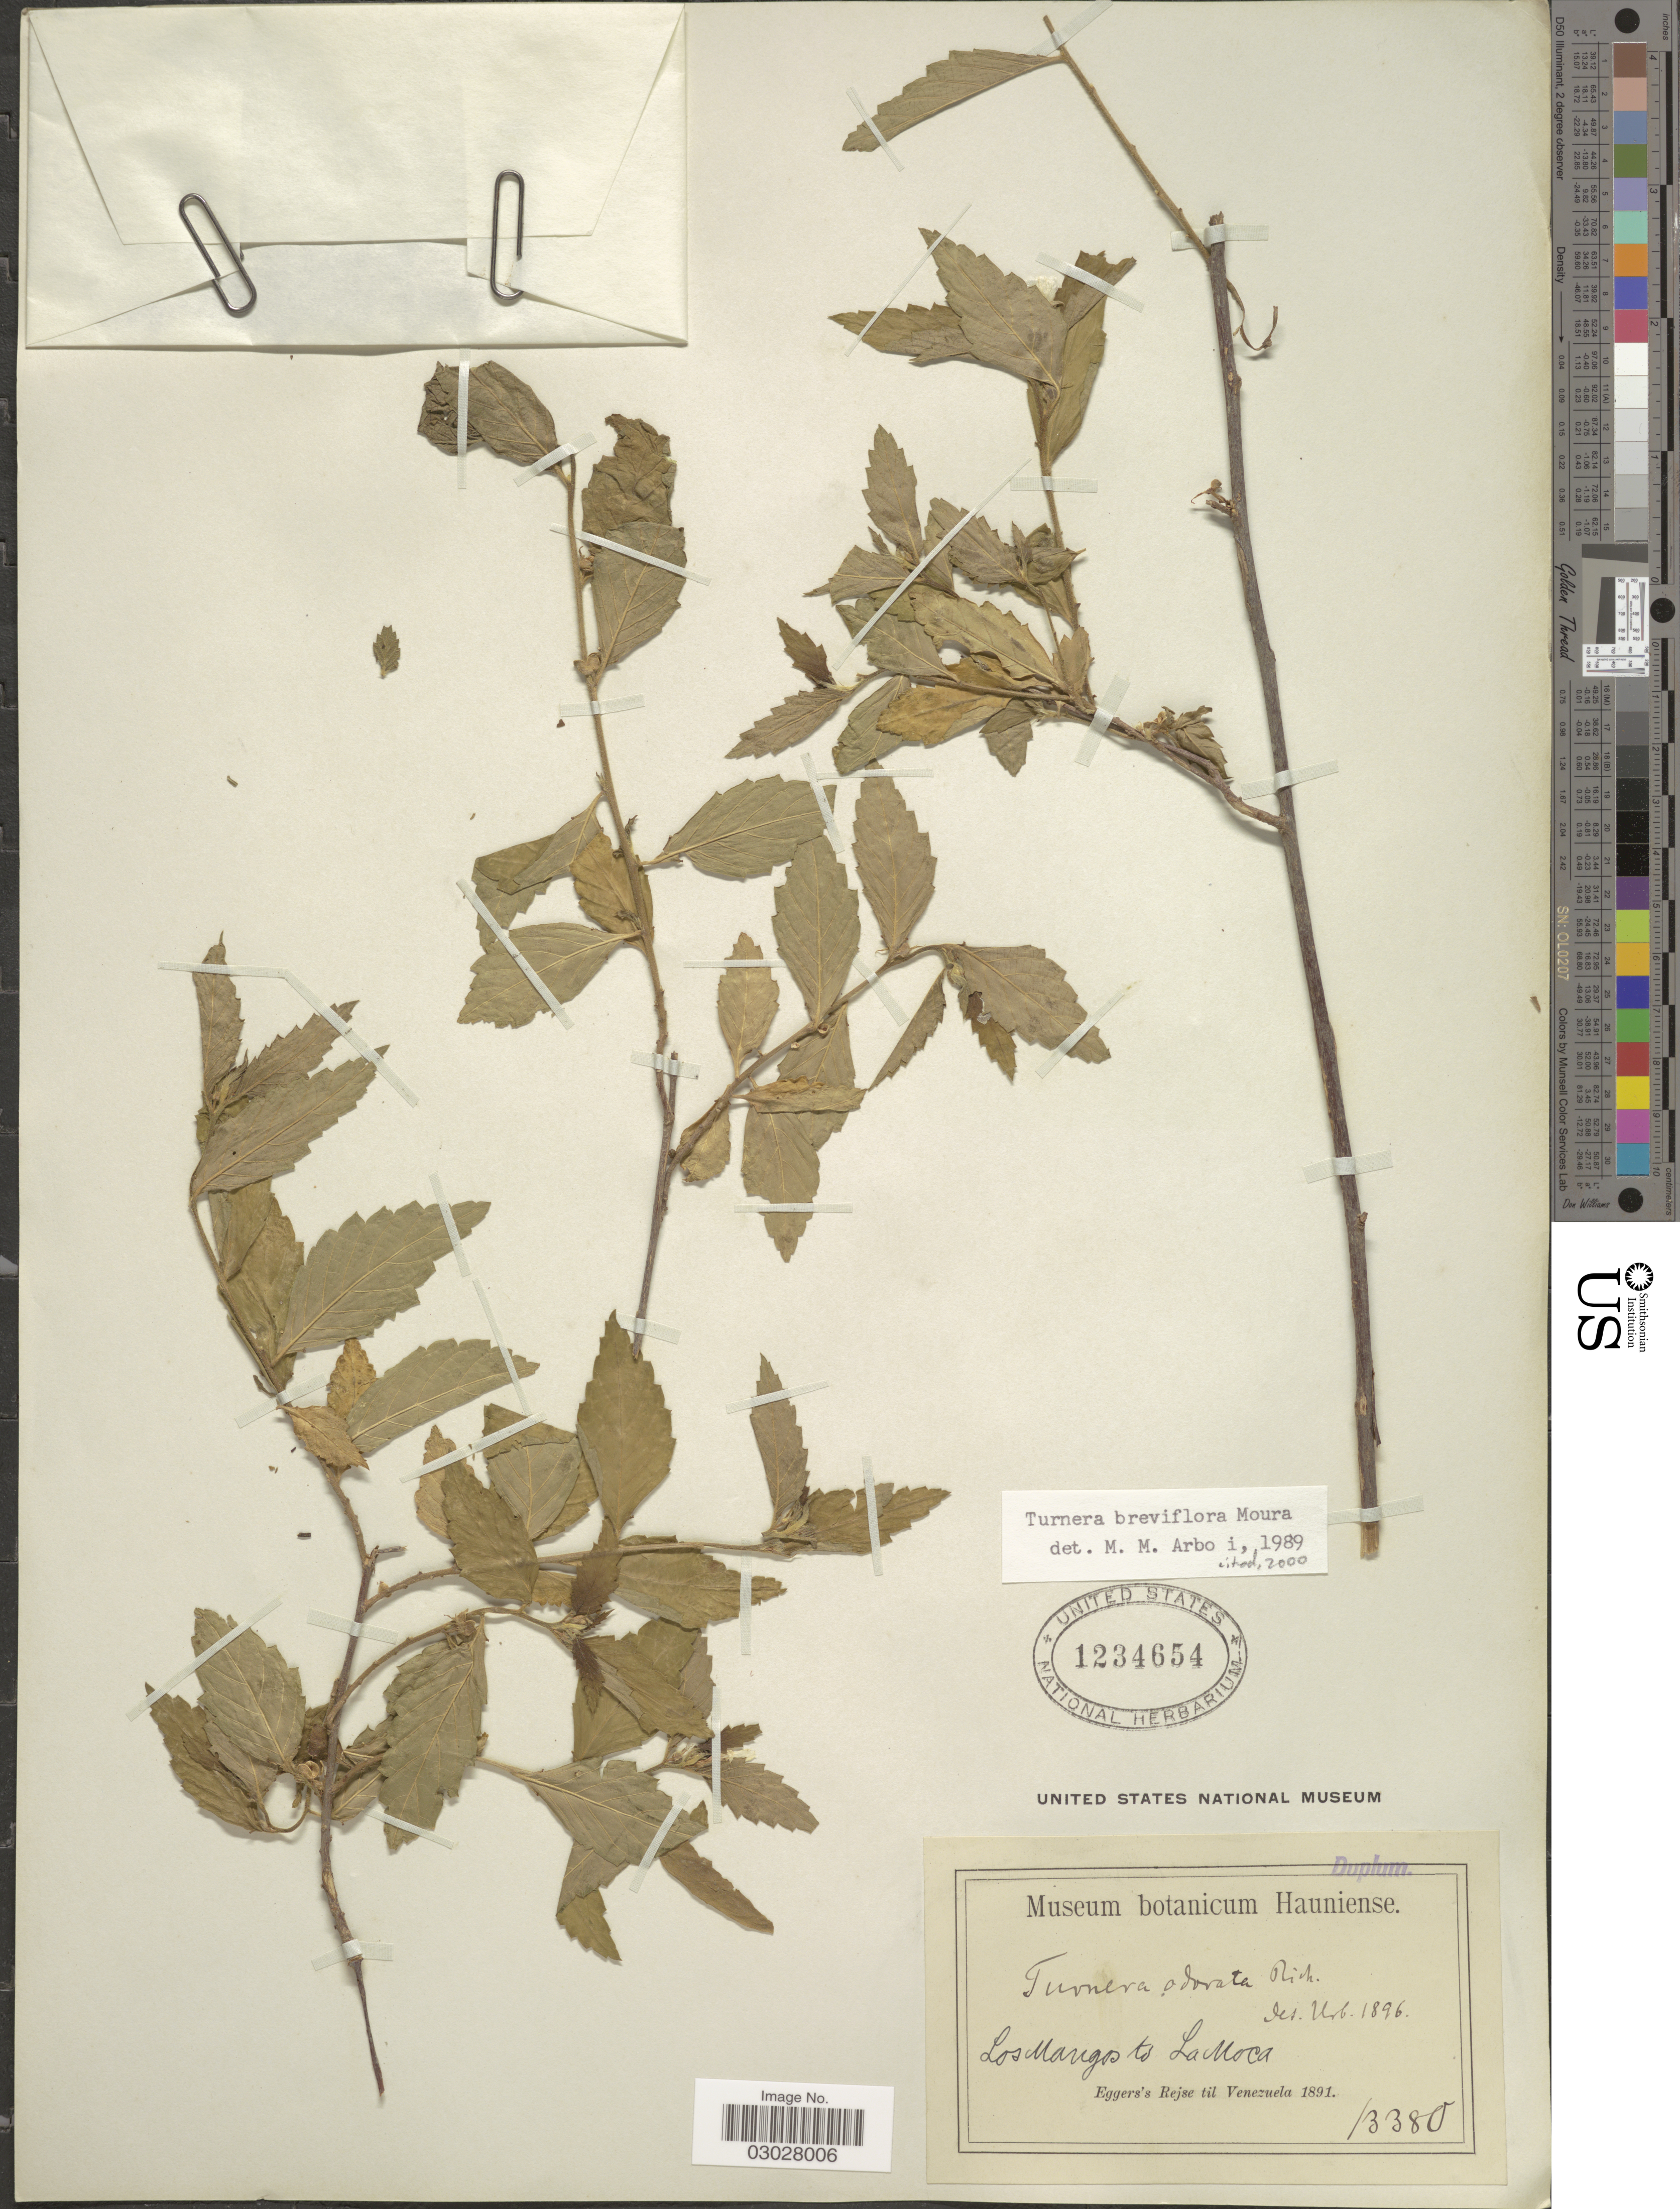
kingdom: Plantae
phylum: Tracheophyta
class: Magnoliopsida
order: Malpighiales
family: Turneraceae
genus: Turnera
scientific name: Turnera breviflora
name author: Moura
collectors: -. Eggers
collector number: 13380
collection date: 1891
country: Venezuela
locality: Los Mangos to La Moca.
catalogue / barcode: US 1234654